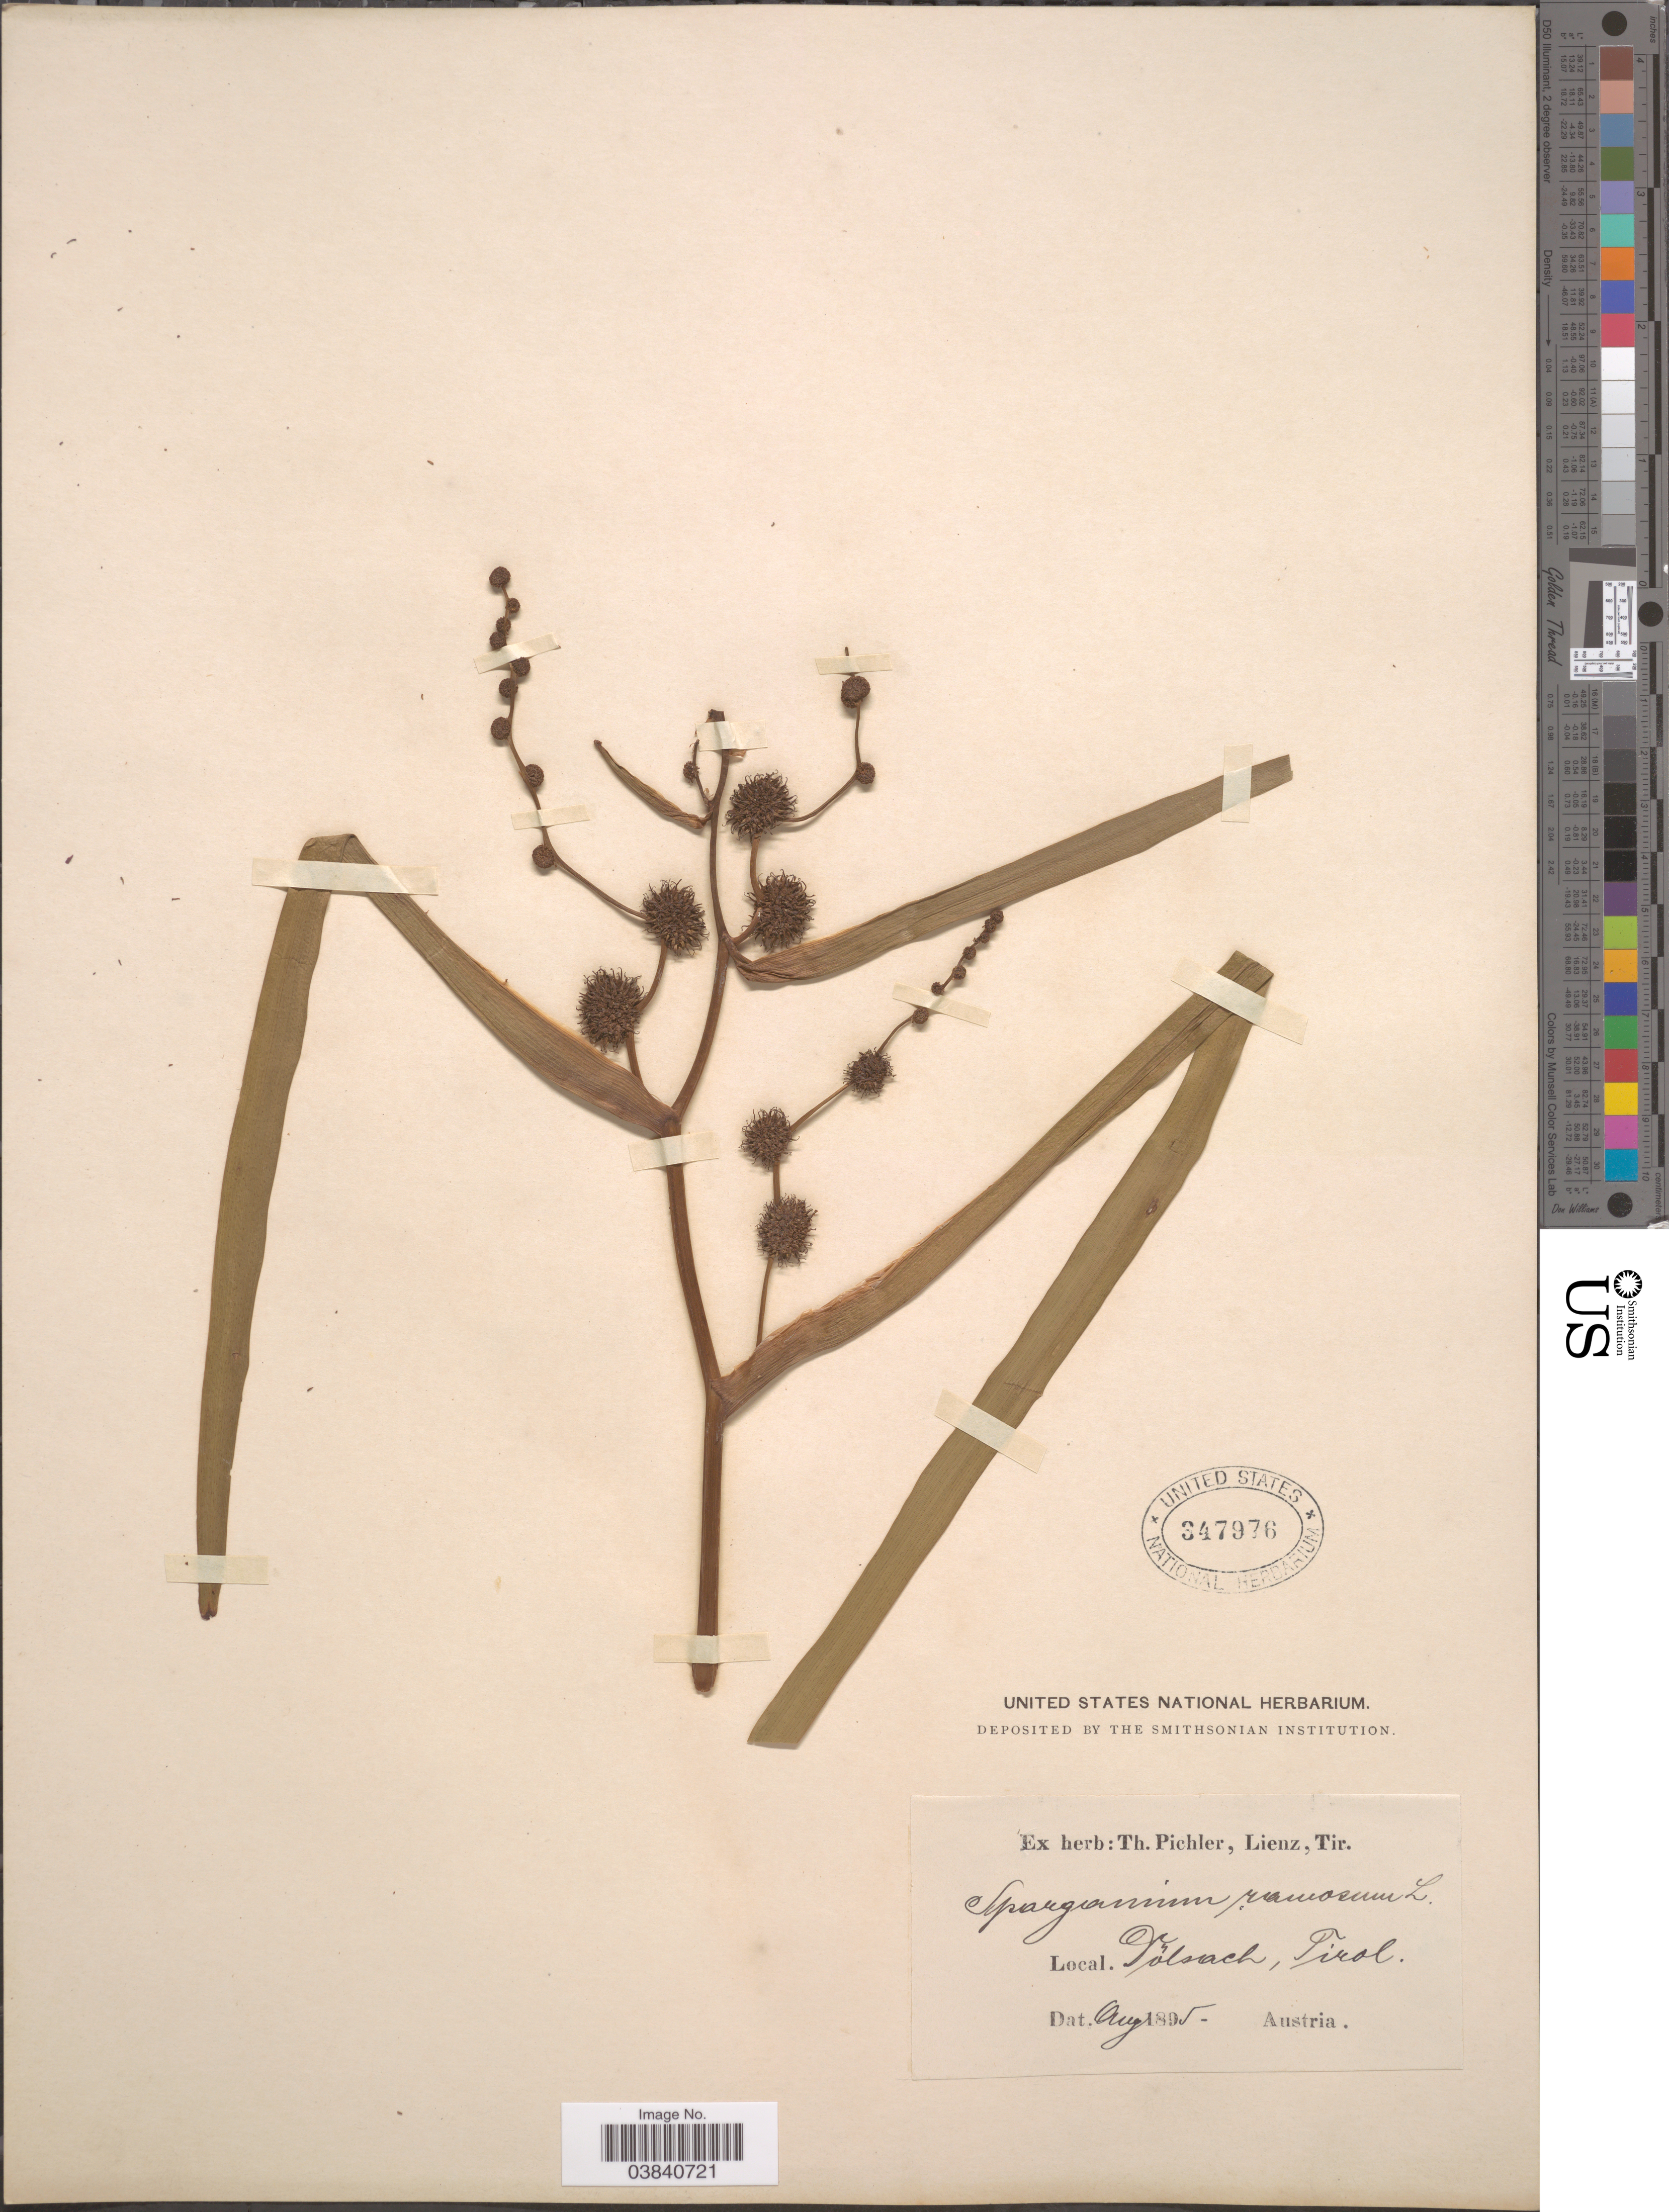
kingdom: Plantae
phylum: Tracheophyta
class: Liliopsida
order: Poales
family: Typhaceae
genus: Sparganium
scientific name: Sparganium ramosum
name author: Huds.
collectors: ex herb. T. Pichler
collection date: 1895-08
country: Austria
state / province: Tirol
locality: Völsach.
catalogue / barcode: US 347976